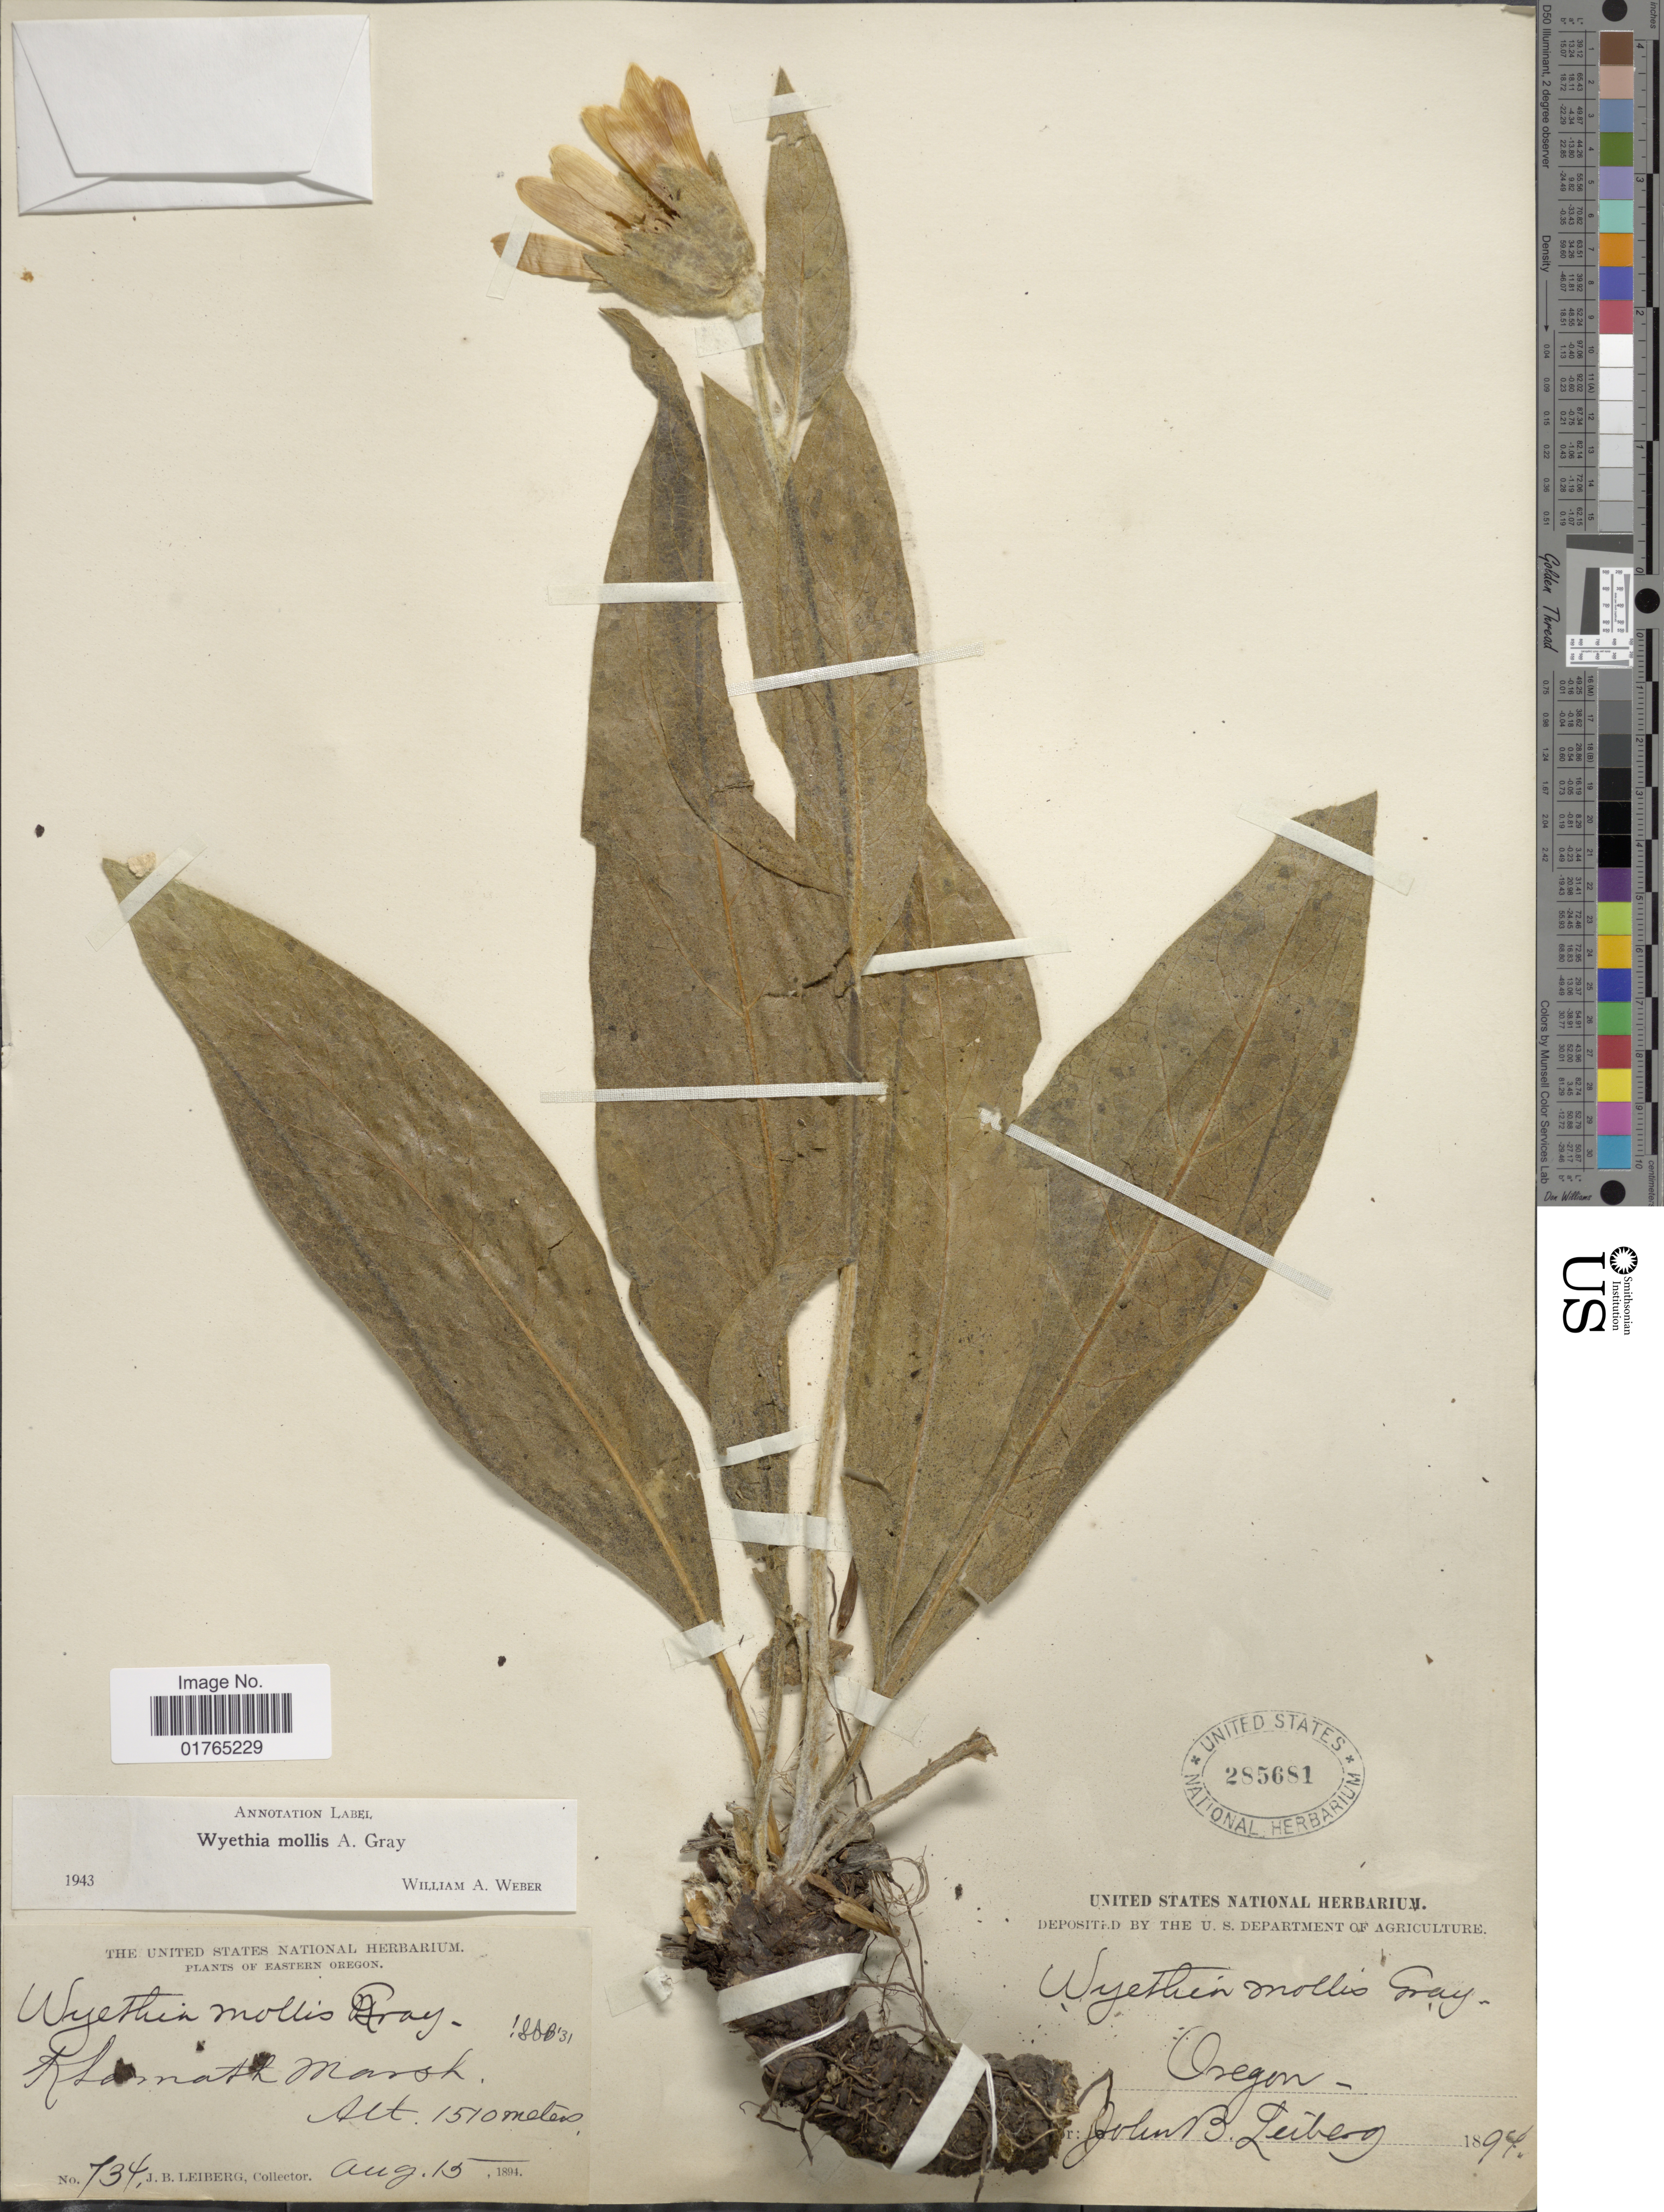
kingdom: Plantae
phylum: Tracheophyta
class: Magnoliopsida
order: Asterales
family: Asteraceae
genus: Wyethia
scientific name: Wyethia mollis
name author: A. Gray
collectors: J. B. Leiberg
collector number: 734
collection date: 1894-08-15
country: United States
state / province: Oregon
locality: Klamath Marsh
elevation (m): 1510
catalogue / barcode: US 285681